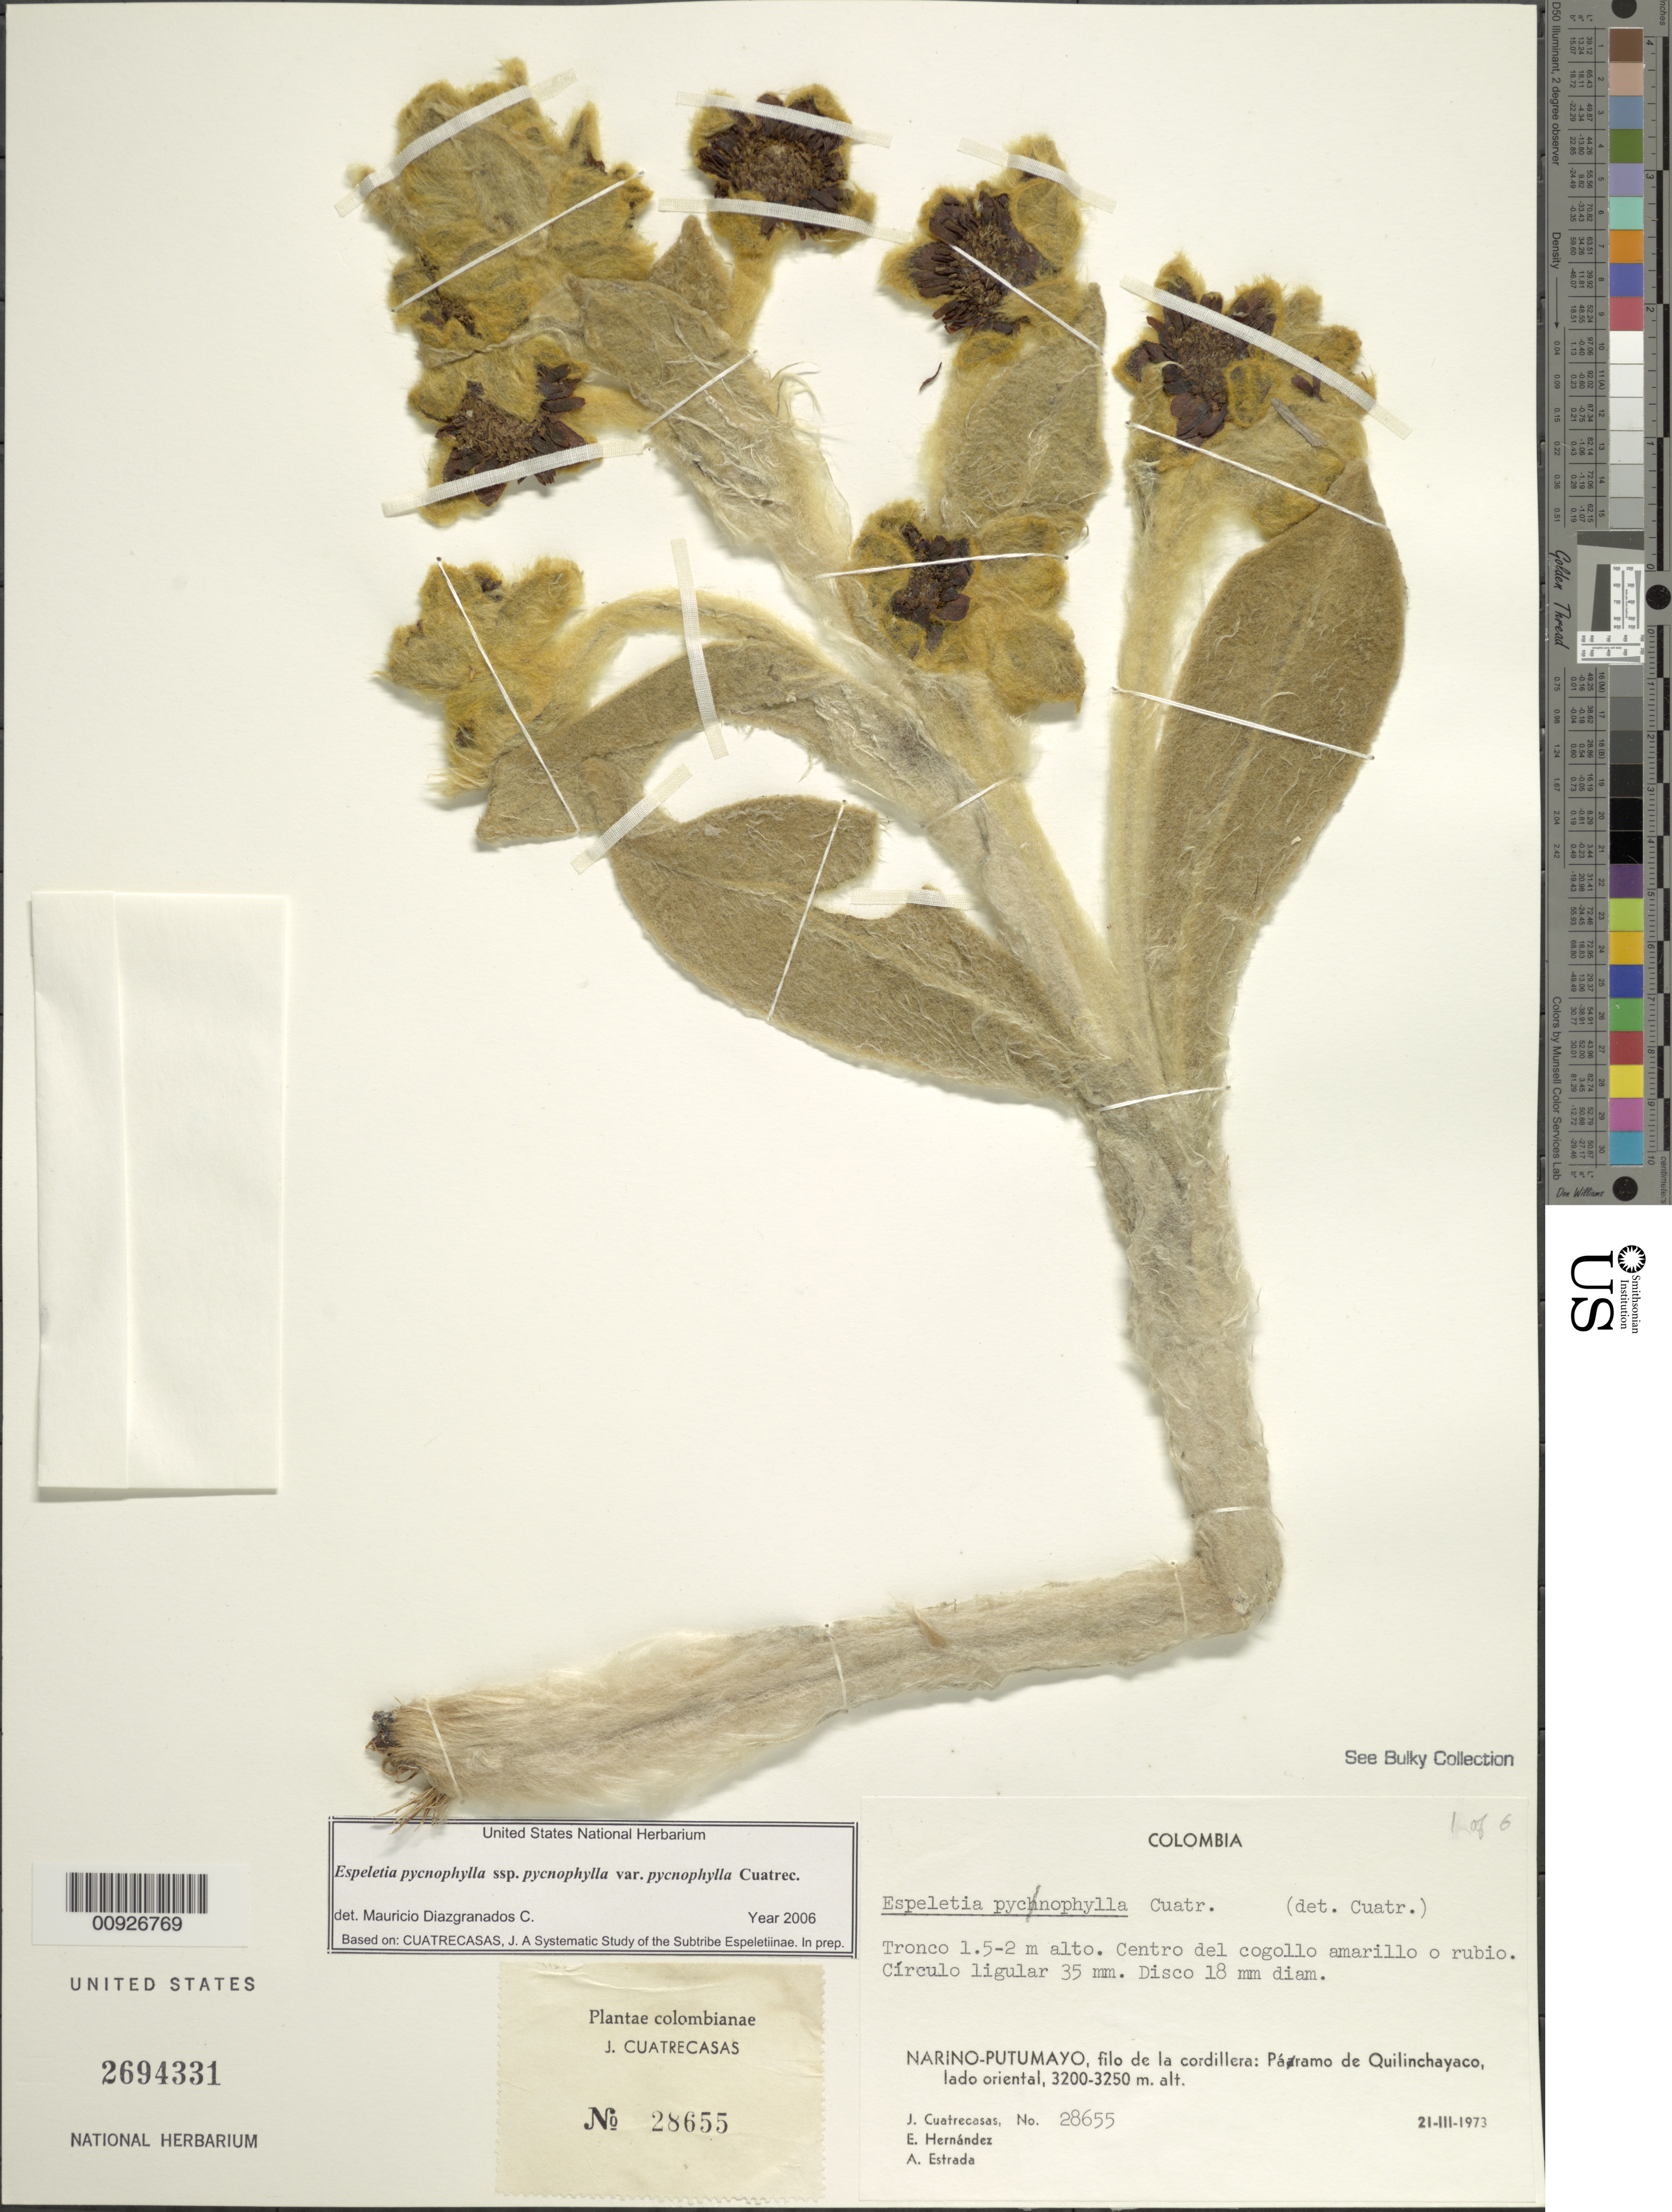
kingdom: Plantae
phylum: Tracheophyta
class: Magnoliopsida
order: Asterales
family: Asteraceae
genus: Espeletia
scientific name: Espeletia pycnophylla var. pycnophylla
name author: Cuatrec.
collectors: J. Cuatrecasas, E. Hernández & A. Estrada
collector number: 28655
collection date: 1973-03-21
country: Colombia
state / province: Putumayo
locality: Paramo de Quilinchayaco. Filo de La Cordillera, Páramo de Quilinchayaco, Lado Occidental.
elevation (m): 3200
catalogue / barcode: US 2694331